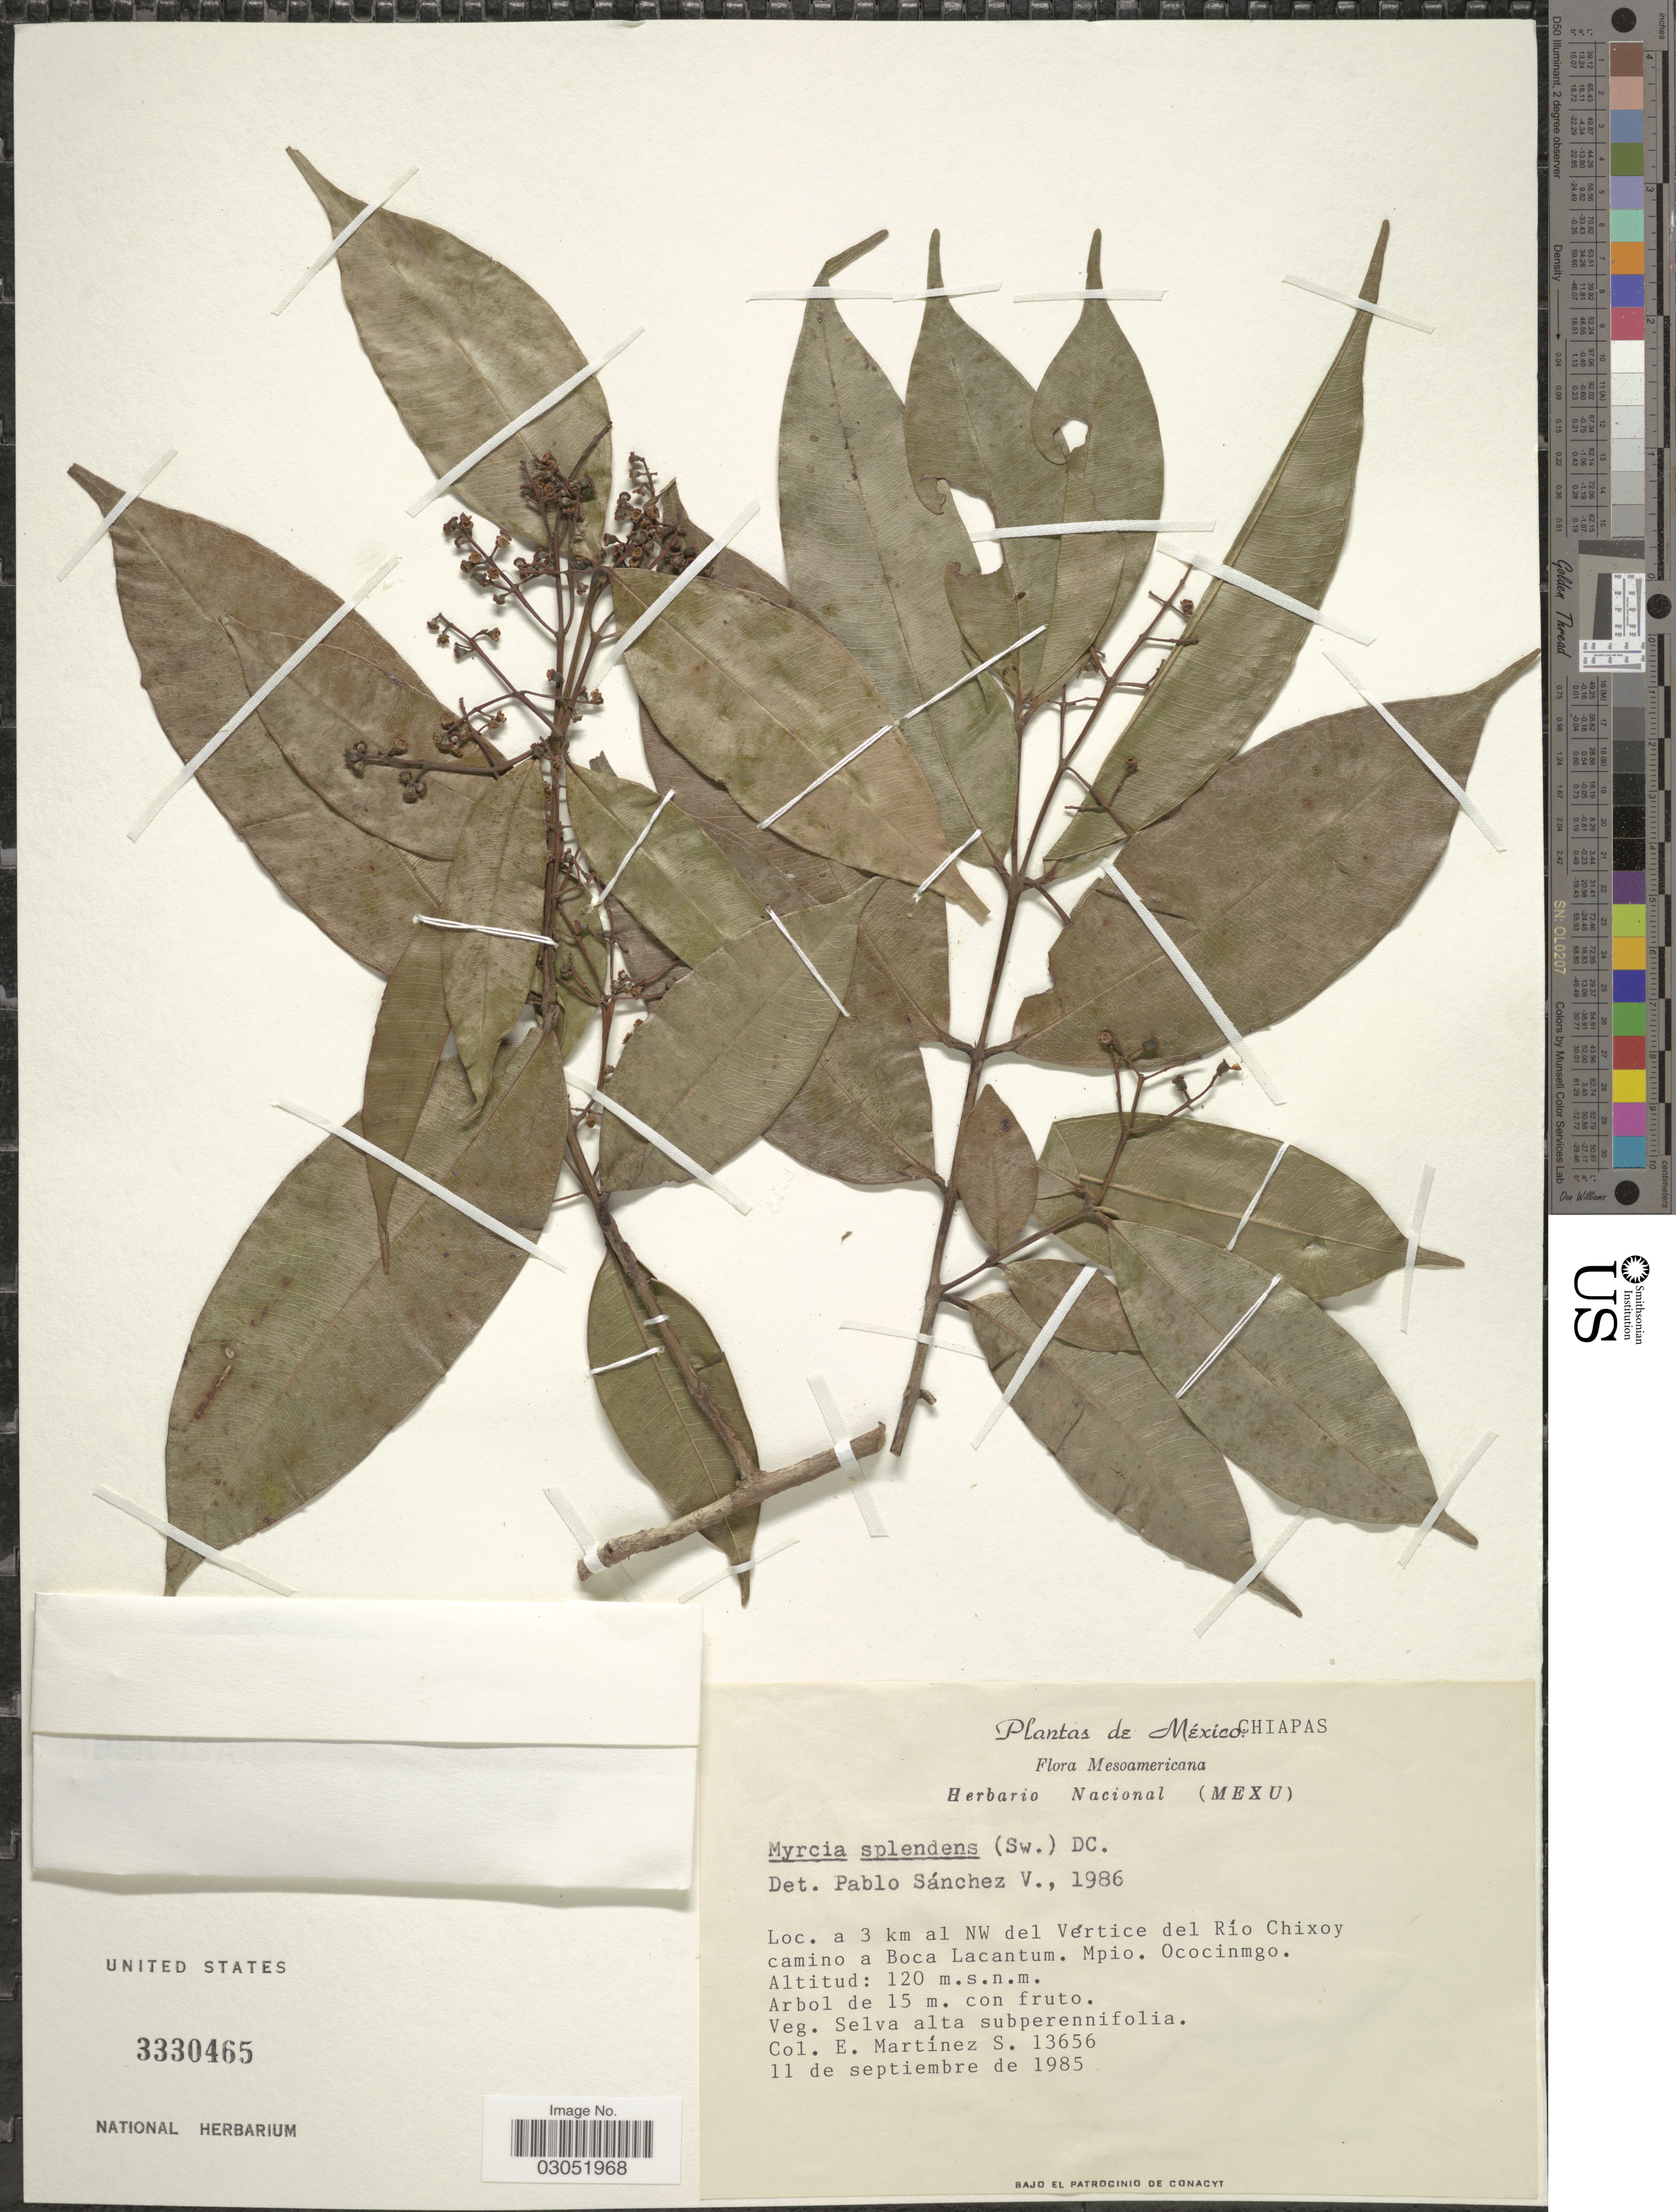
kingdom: Plantae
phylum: Tracheophyta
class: Magnoliopsida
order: Myrtales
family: Myrtaceae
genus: Myrcia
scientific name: Myrcia splendens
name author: (Sw.) DC.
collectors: E. M. Martínez S.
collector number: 13656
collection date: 1985-09-11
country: Mexico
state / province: Chiapas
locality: A 3 km al NW del Vértice del Río Chixoy camino a Boca Lacantum. Mpio. Ococinmgo.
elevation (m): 120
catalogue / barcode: US 3330465